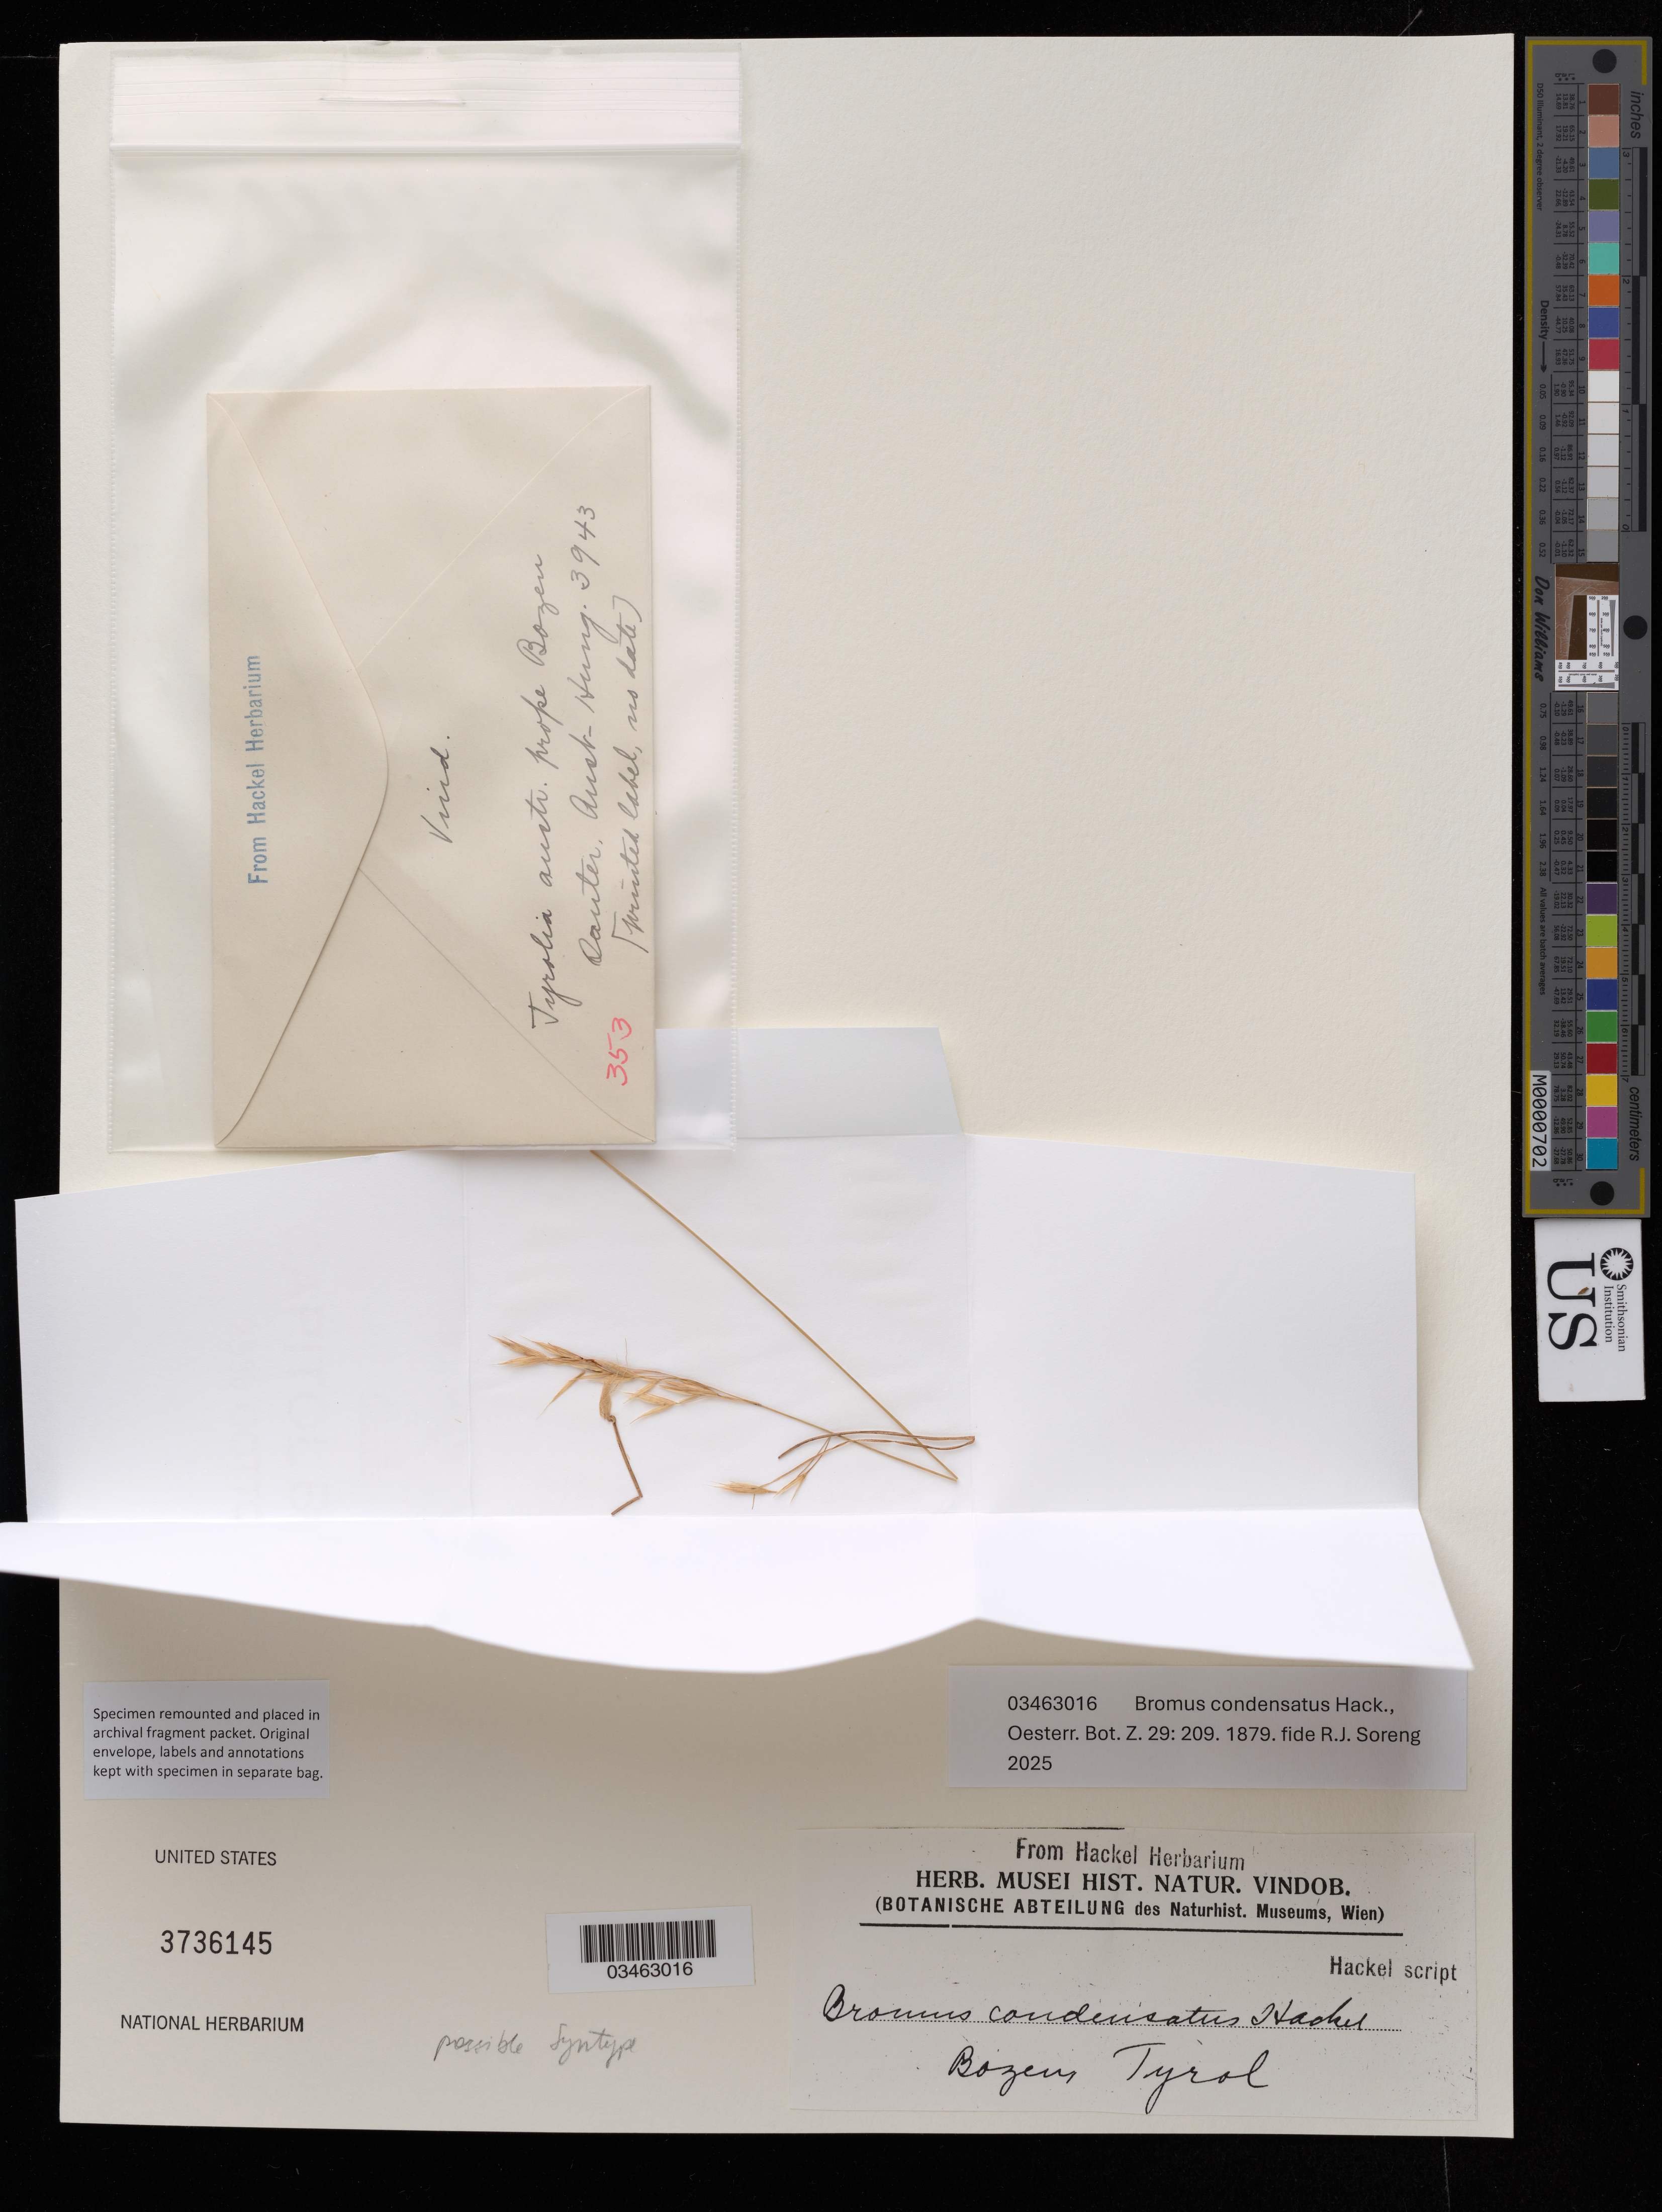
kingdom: Plantae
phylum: Tracheophyta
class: Liliopsida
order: Poales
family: Poaceae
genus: Bromus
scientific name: Bromus condensatus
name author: Hack.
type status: Possible Syntype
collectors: -. Sauter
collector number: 3943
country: Austria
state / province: Tirol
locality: Austro-Hung., Tirolia austr. prope Bozen.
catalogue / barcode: US 3736145